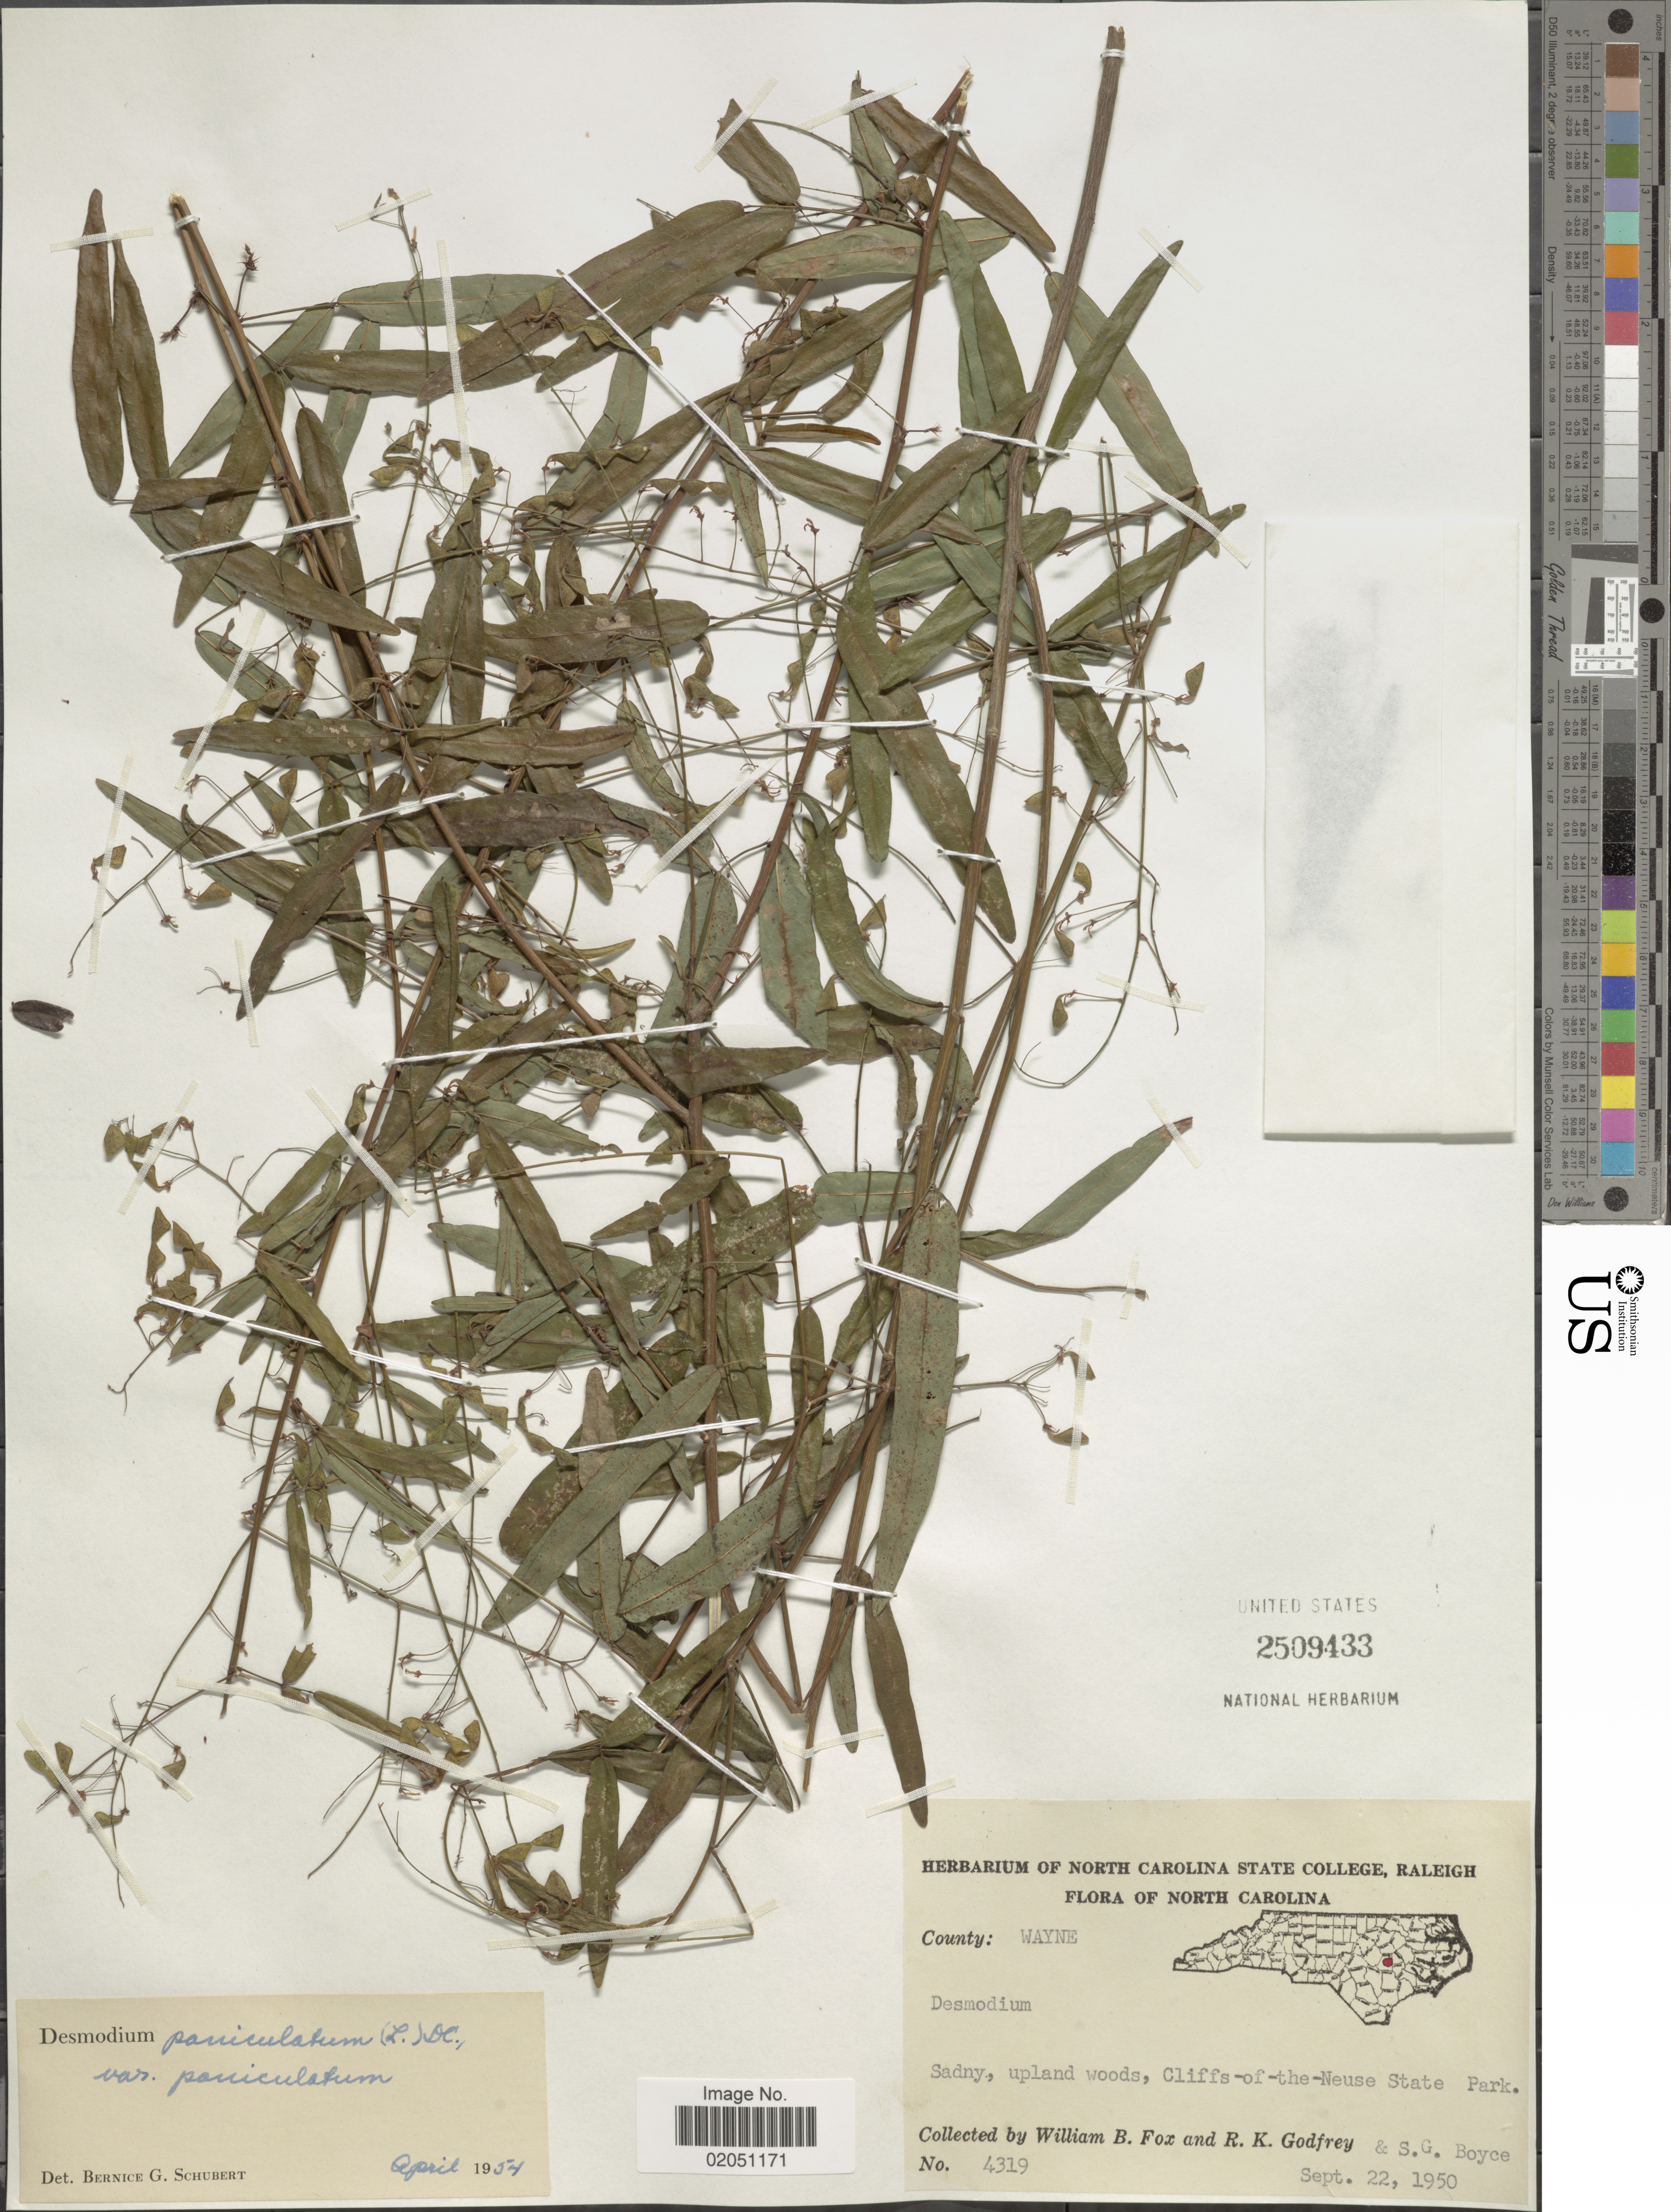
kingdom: Plantae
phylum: Tracheophyta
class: Magnoliopsida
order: Fabales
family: Fabaceae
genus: Desmodium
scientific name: Desmodium paniculatum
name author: (L.) DC.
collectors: W. B. Fox, R. K. Godfrey & S. Boyce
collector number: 4319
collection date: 1950-09-22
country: United States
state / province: North Carolina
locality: County: Wayne, Sadny, upland woods, Cliffs-of-the-Neuse State Park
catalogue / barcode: US 2509433